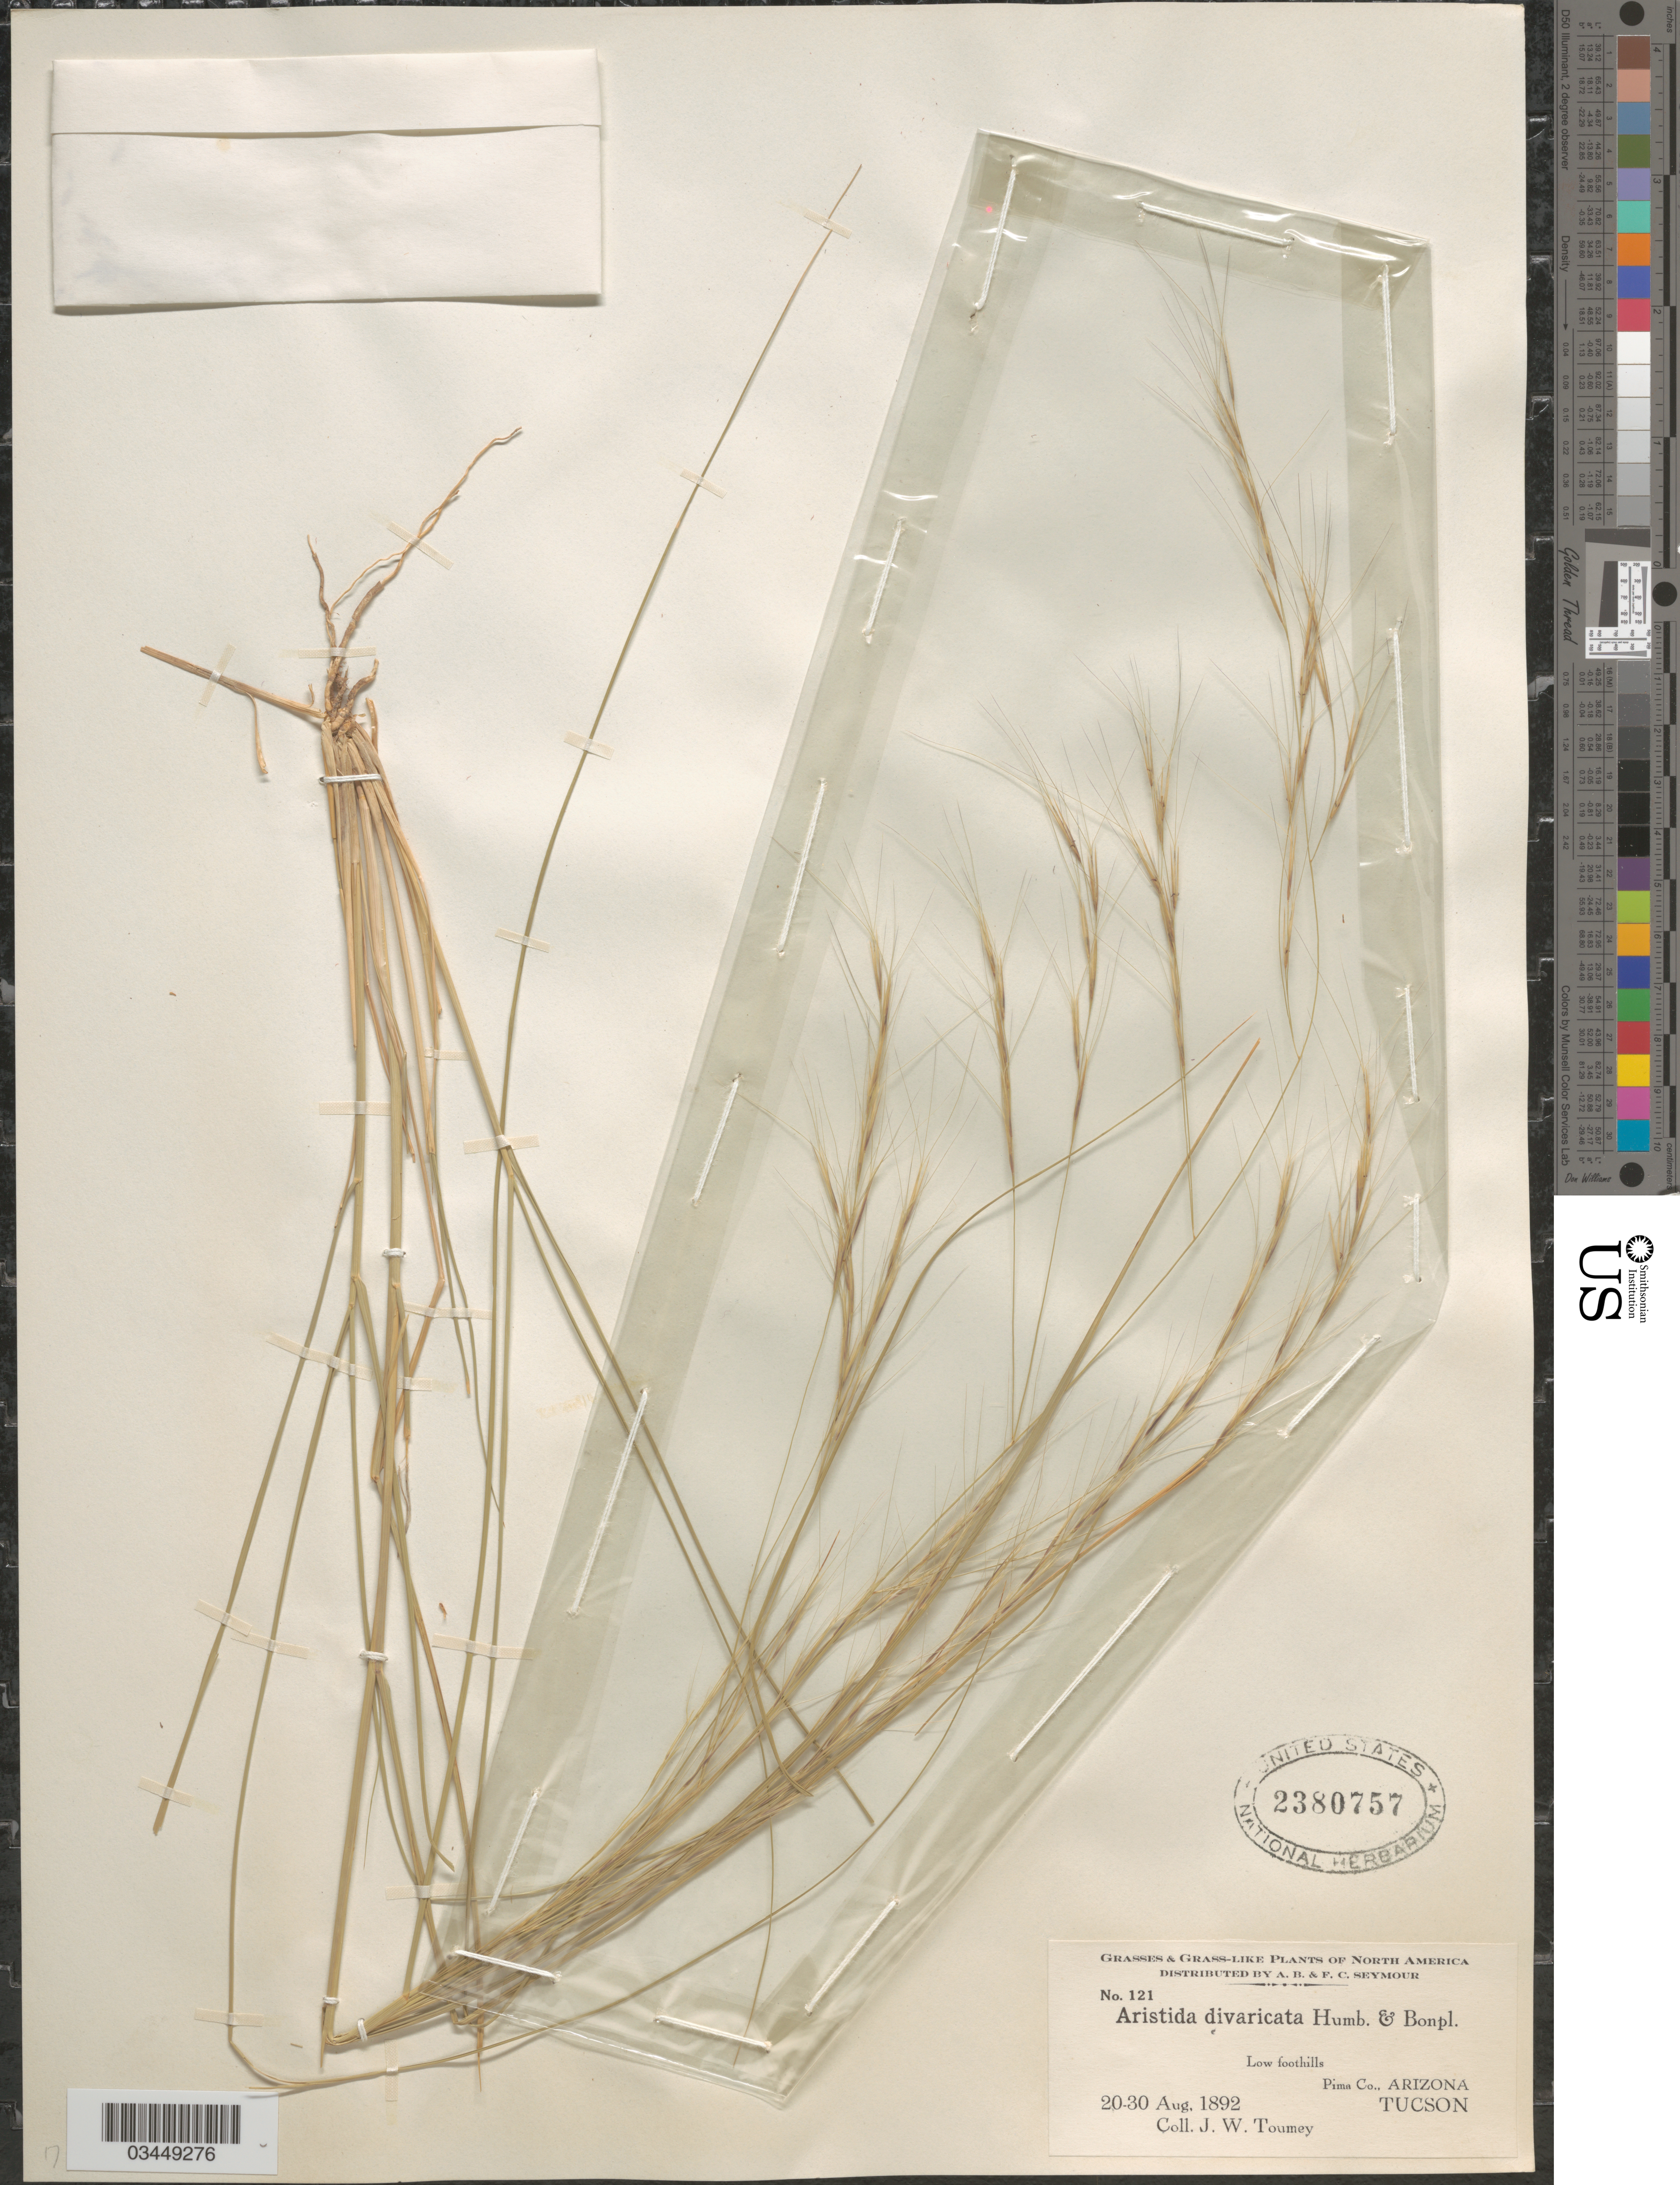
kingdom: Plantae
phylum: Tracheophyta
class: Liliopsida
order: Poales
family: Poaceae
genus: Aristida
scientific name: Aristida divaricata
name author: Humb. & Bonpl. ex Willd.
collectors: J. W. Toumey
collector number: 121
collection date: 1892-08-20/1892-08-30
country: United States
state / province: Arizona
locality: Low foothils. Pima Co., Tucson.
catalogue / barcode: US 2380757